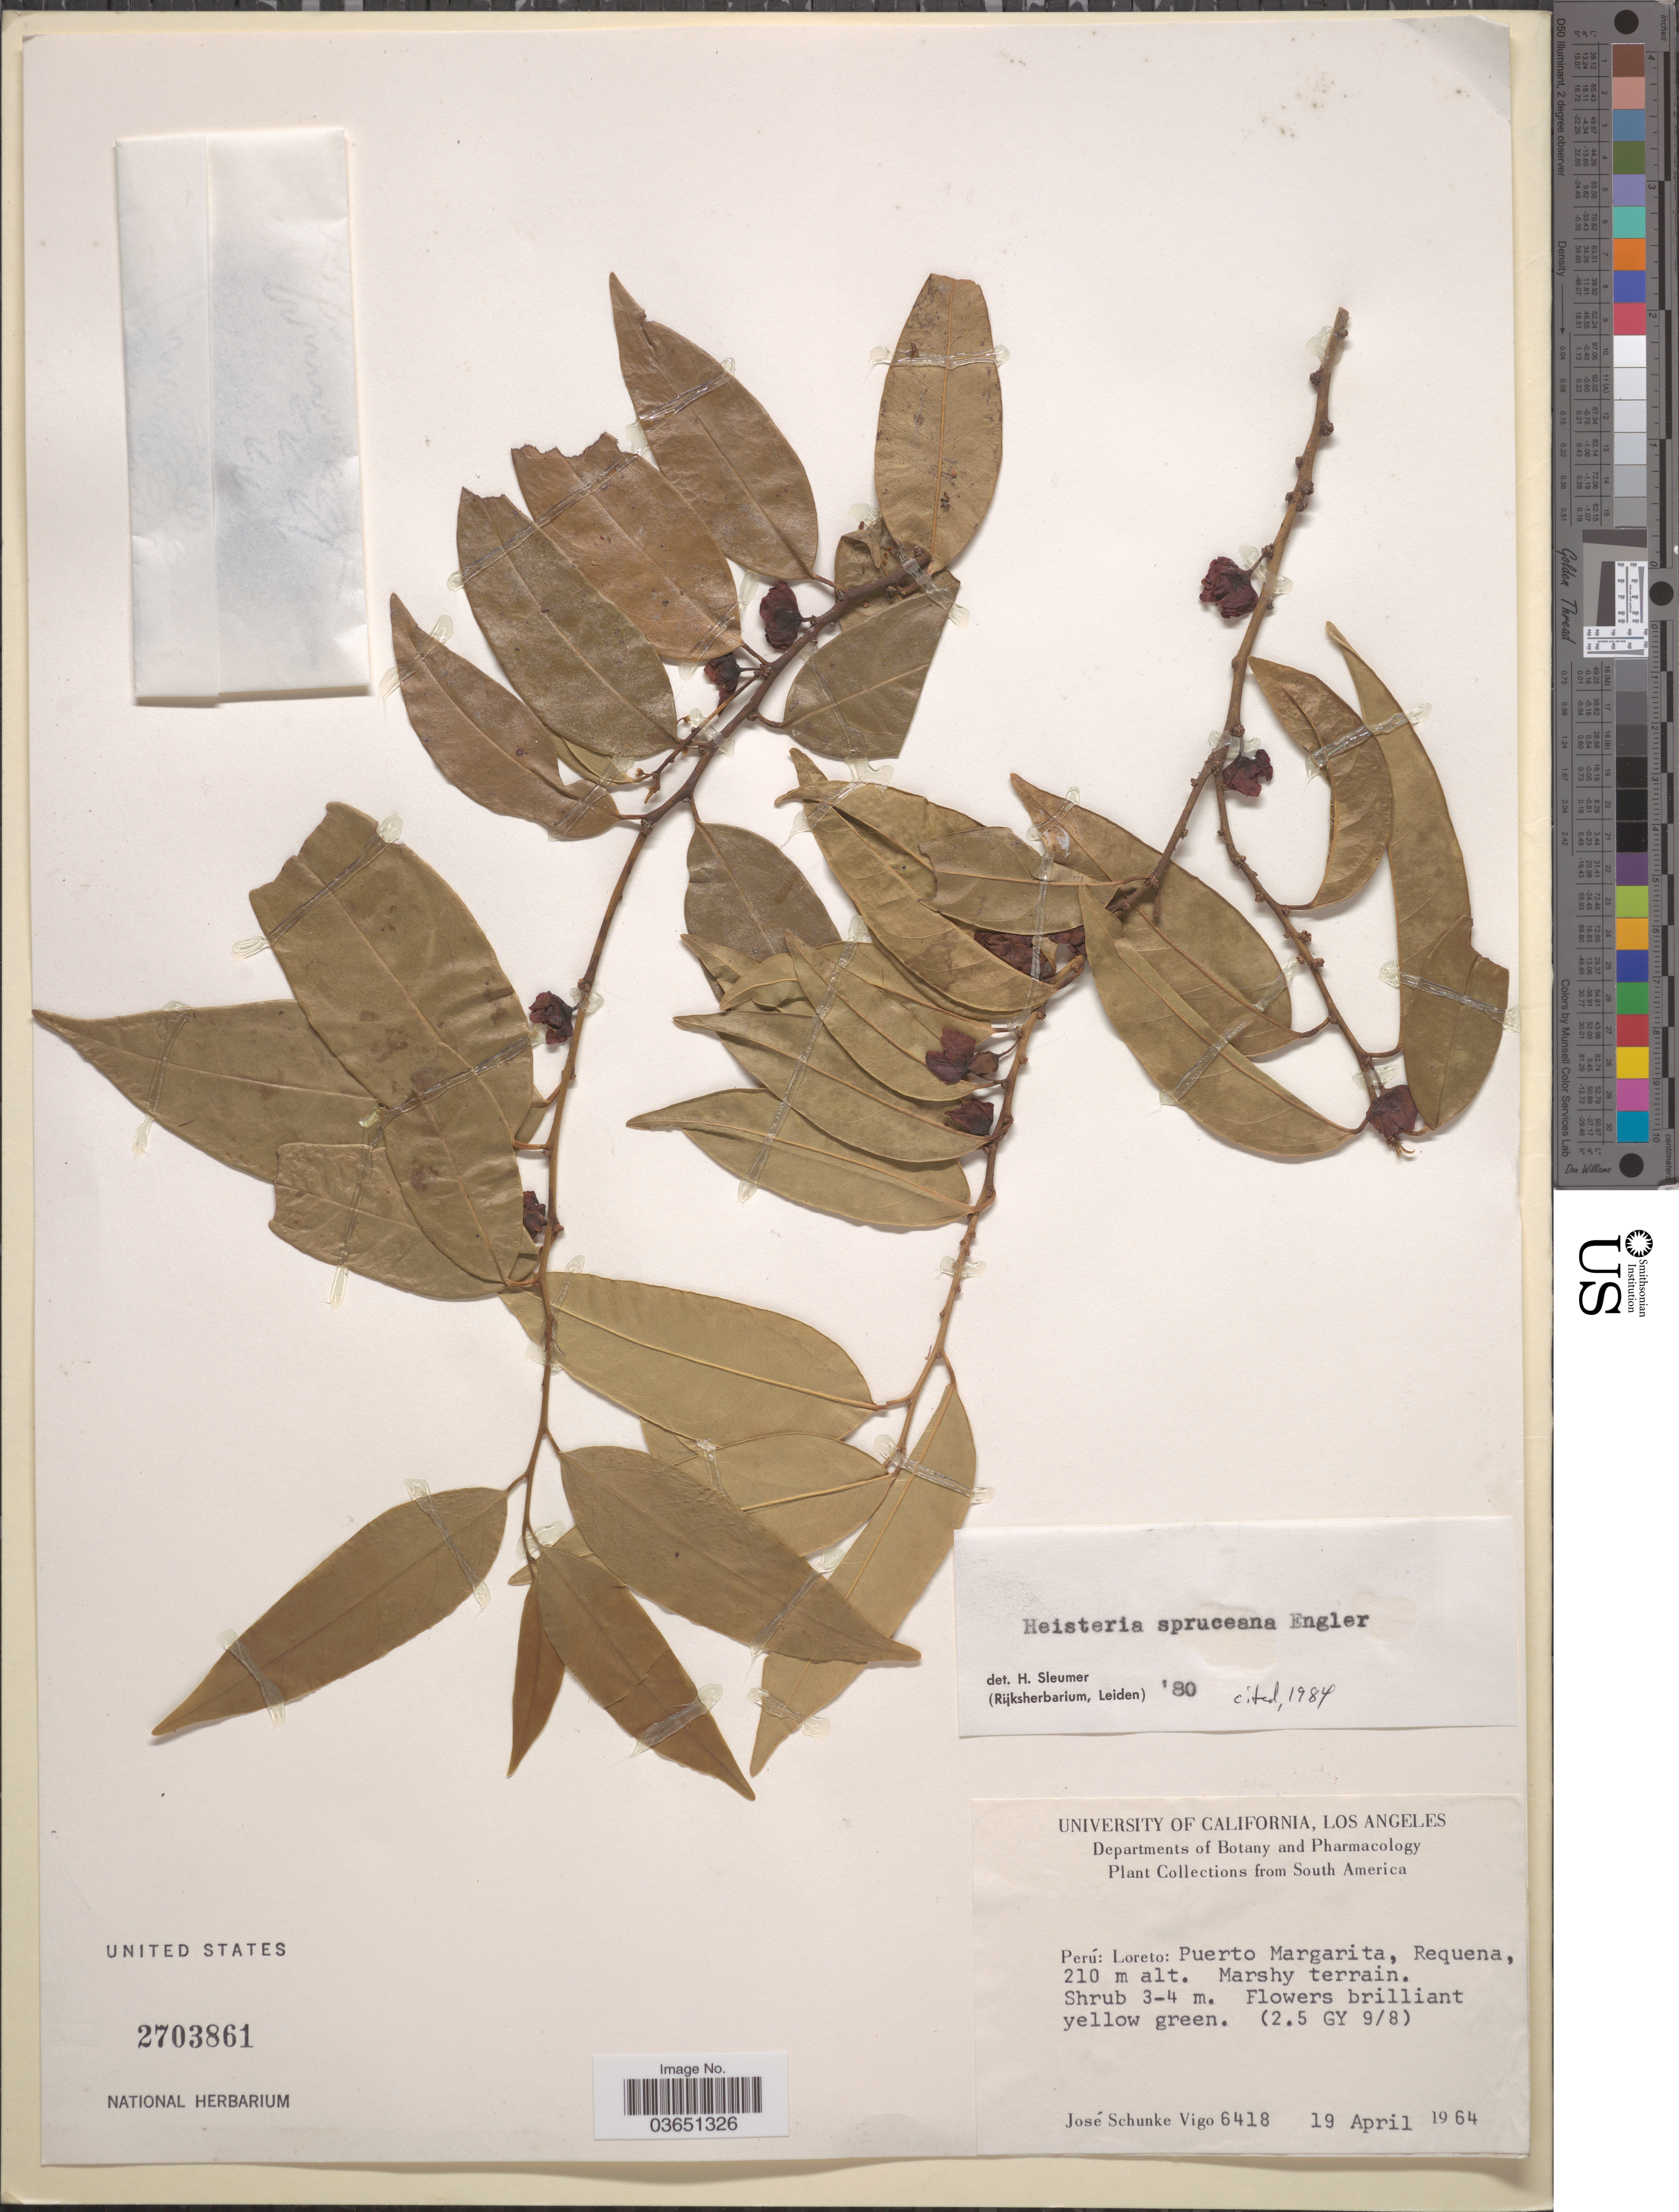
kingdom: Plantae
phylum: Tracheophyta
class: Magnoliopsida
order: Santalales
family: Erythropalaceae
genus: Heisteria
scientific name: Heisteria spruceana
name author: Engl.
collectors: J. Schunke Vigo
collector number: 6418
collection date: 1964-04-19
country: Peru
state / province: Loreto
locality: Puerto Margarita, Requena.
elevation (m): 210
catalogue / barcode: US 2703861